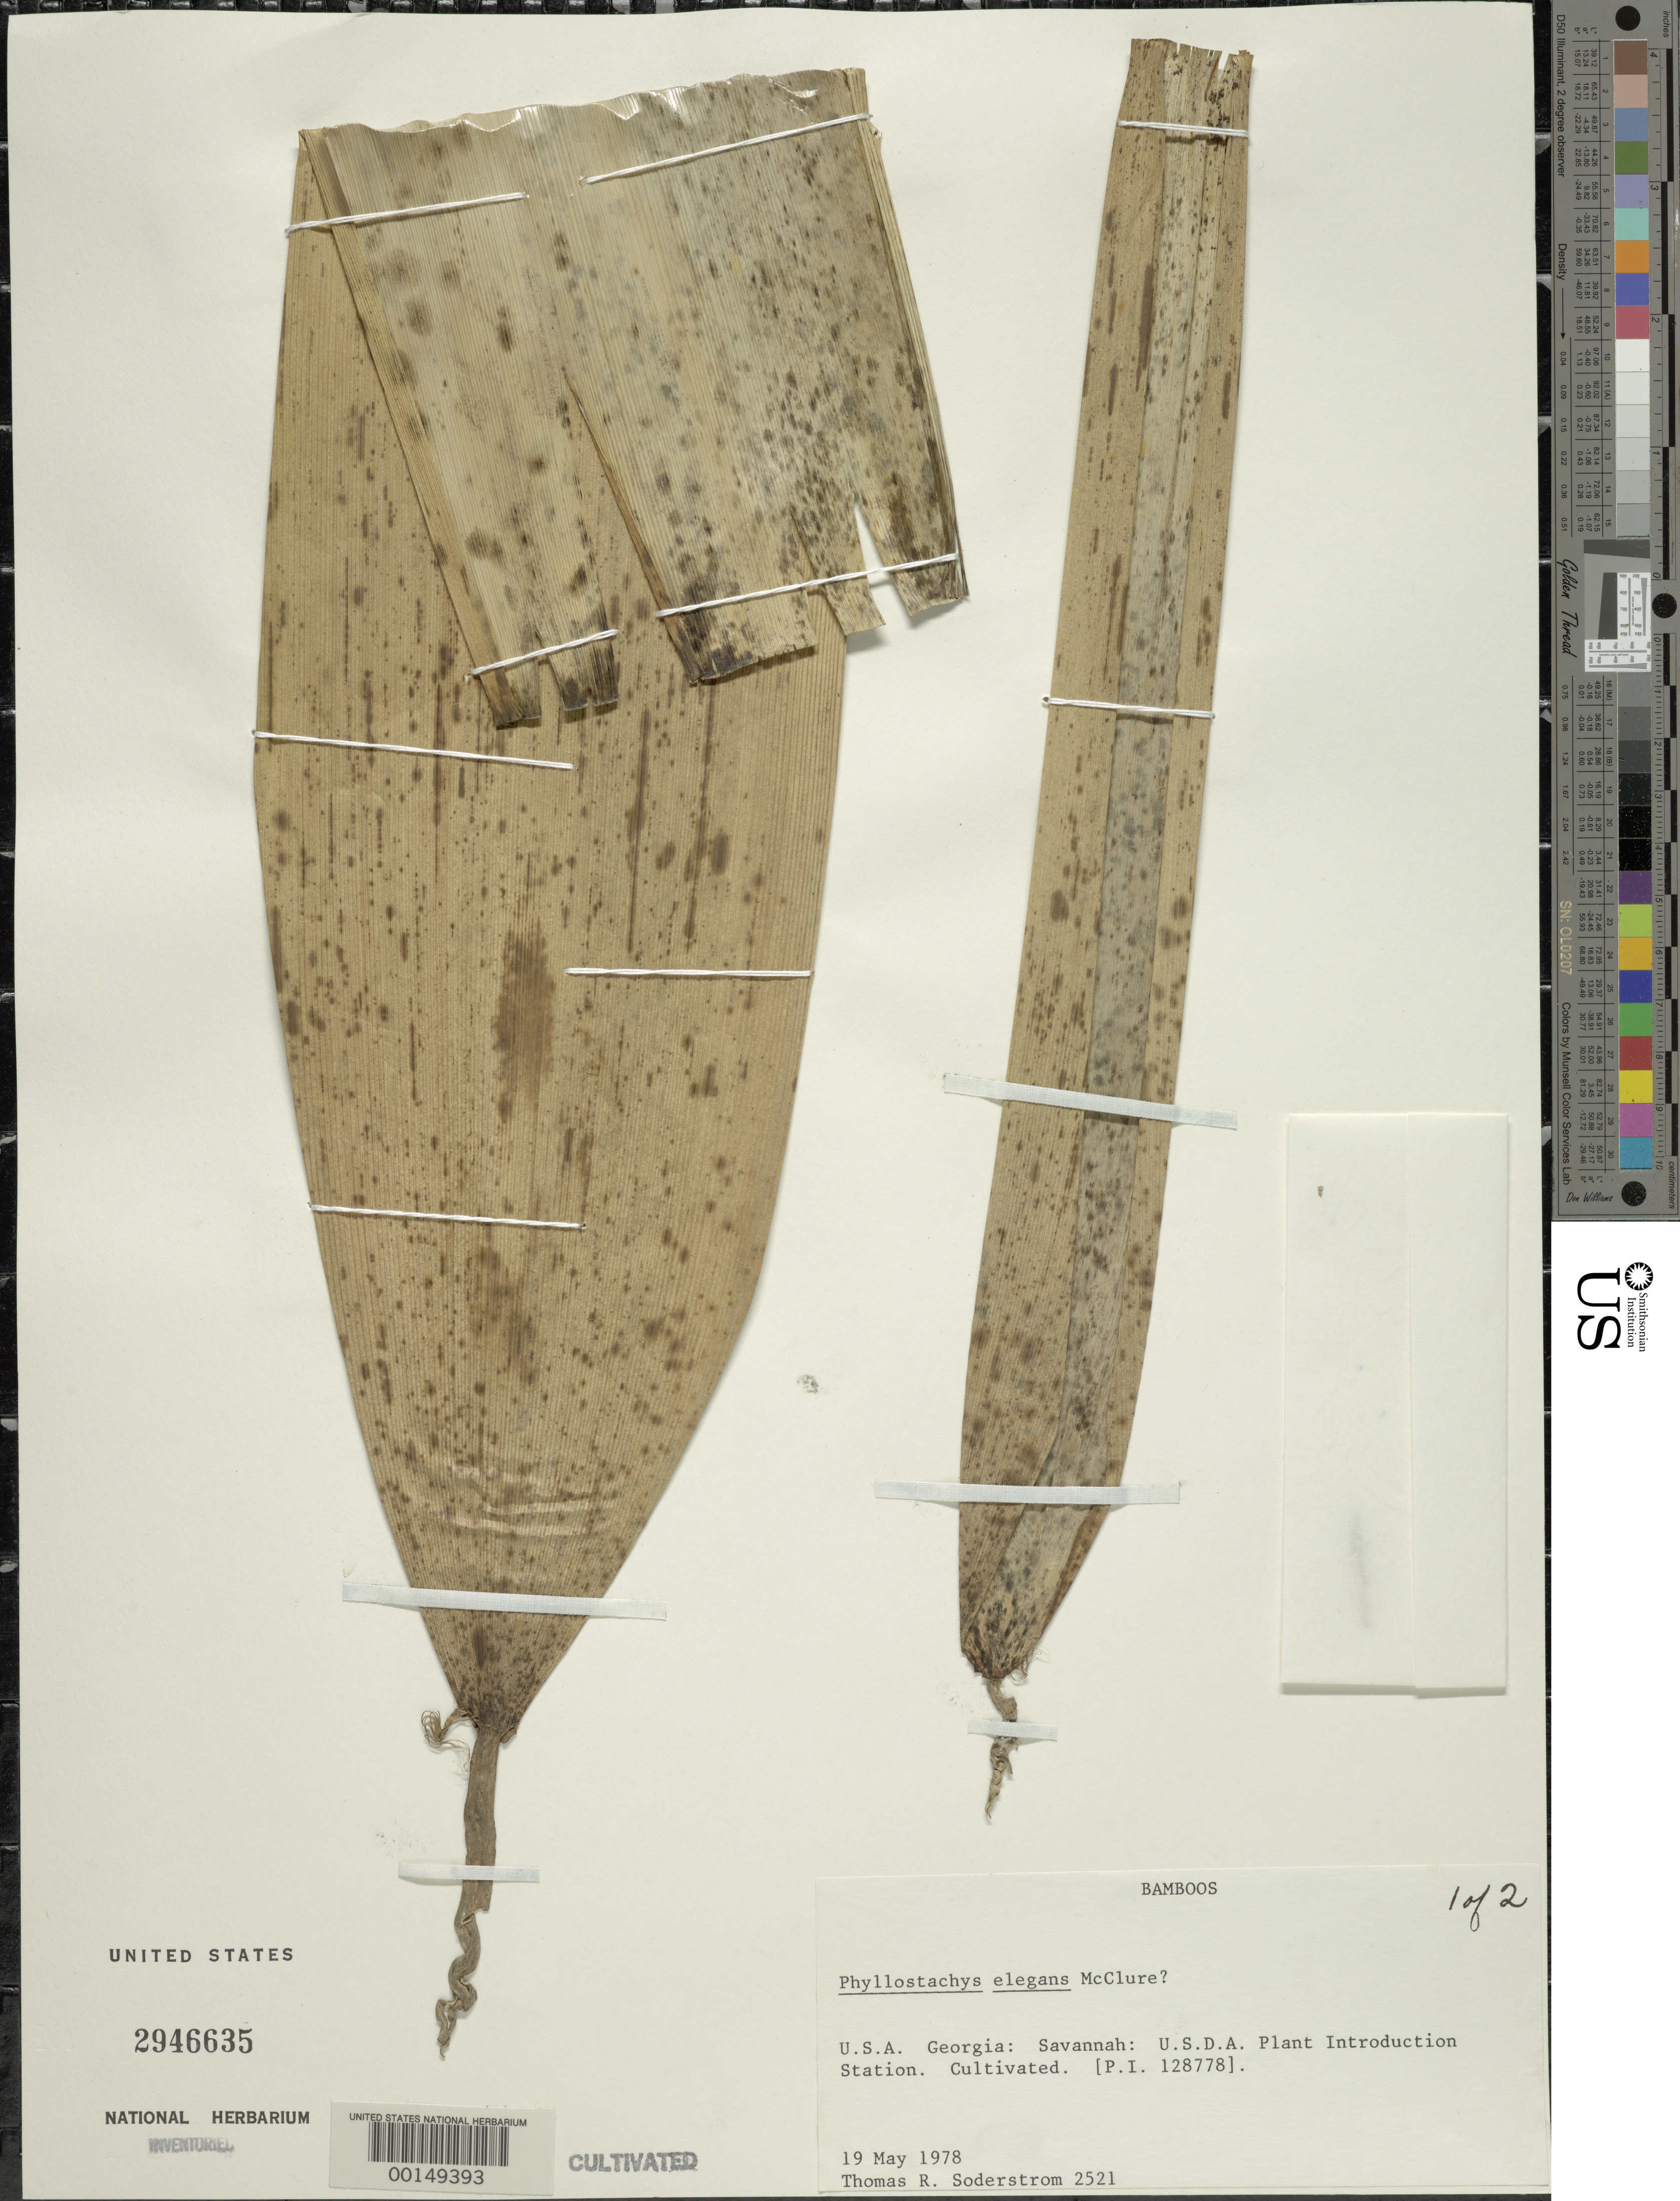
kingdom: Plantae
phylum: Tracheophyta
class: Liliopsida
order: Poales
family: Poaceae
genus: Phyllostachys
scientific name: Phyllostachys elegans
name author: McClure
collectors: T. R. Soderstrom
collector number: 2521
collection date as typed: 19 May 1978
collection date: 1978-05-19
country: United States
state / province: Georgia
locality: Savannah, barbour lathrop p.i. garden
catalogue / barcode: US 2946635